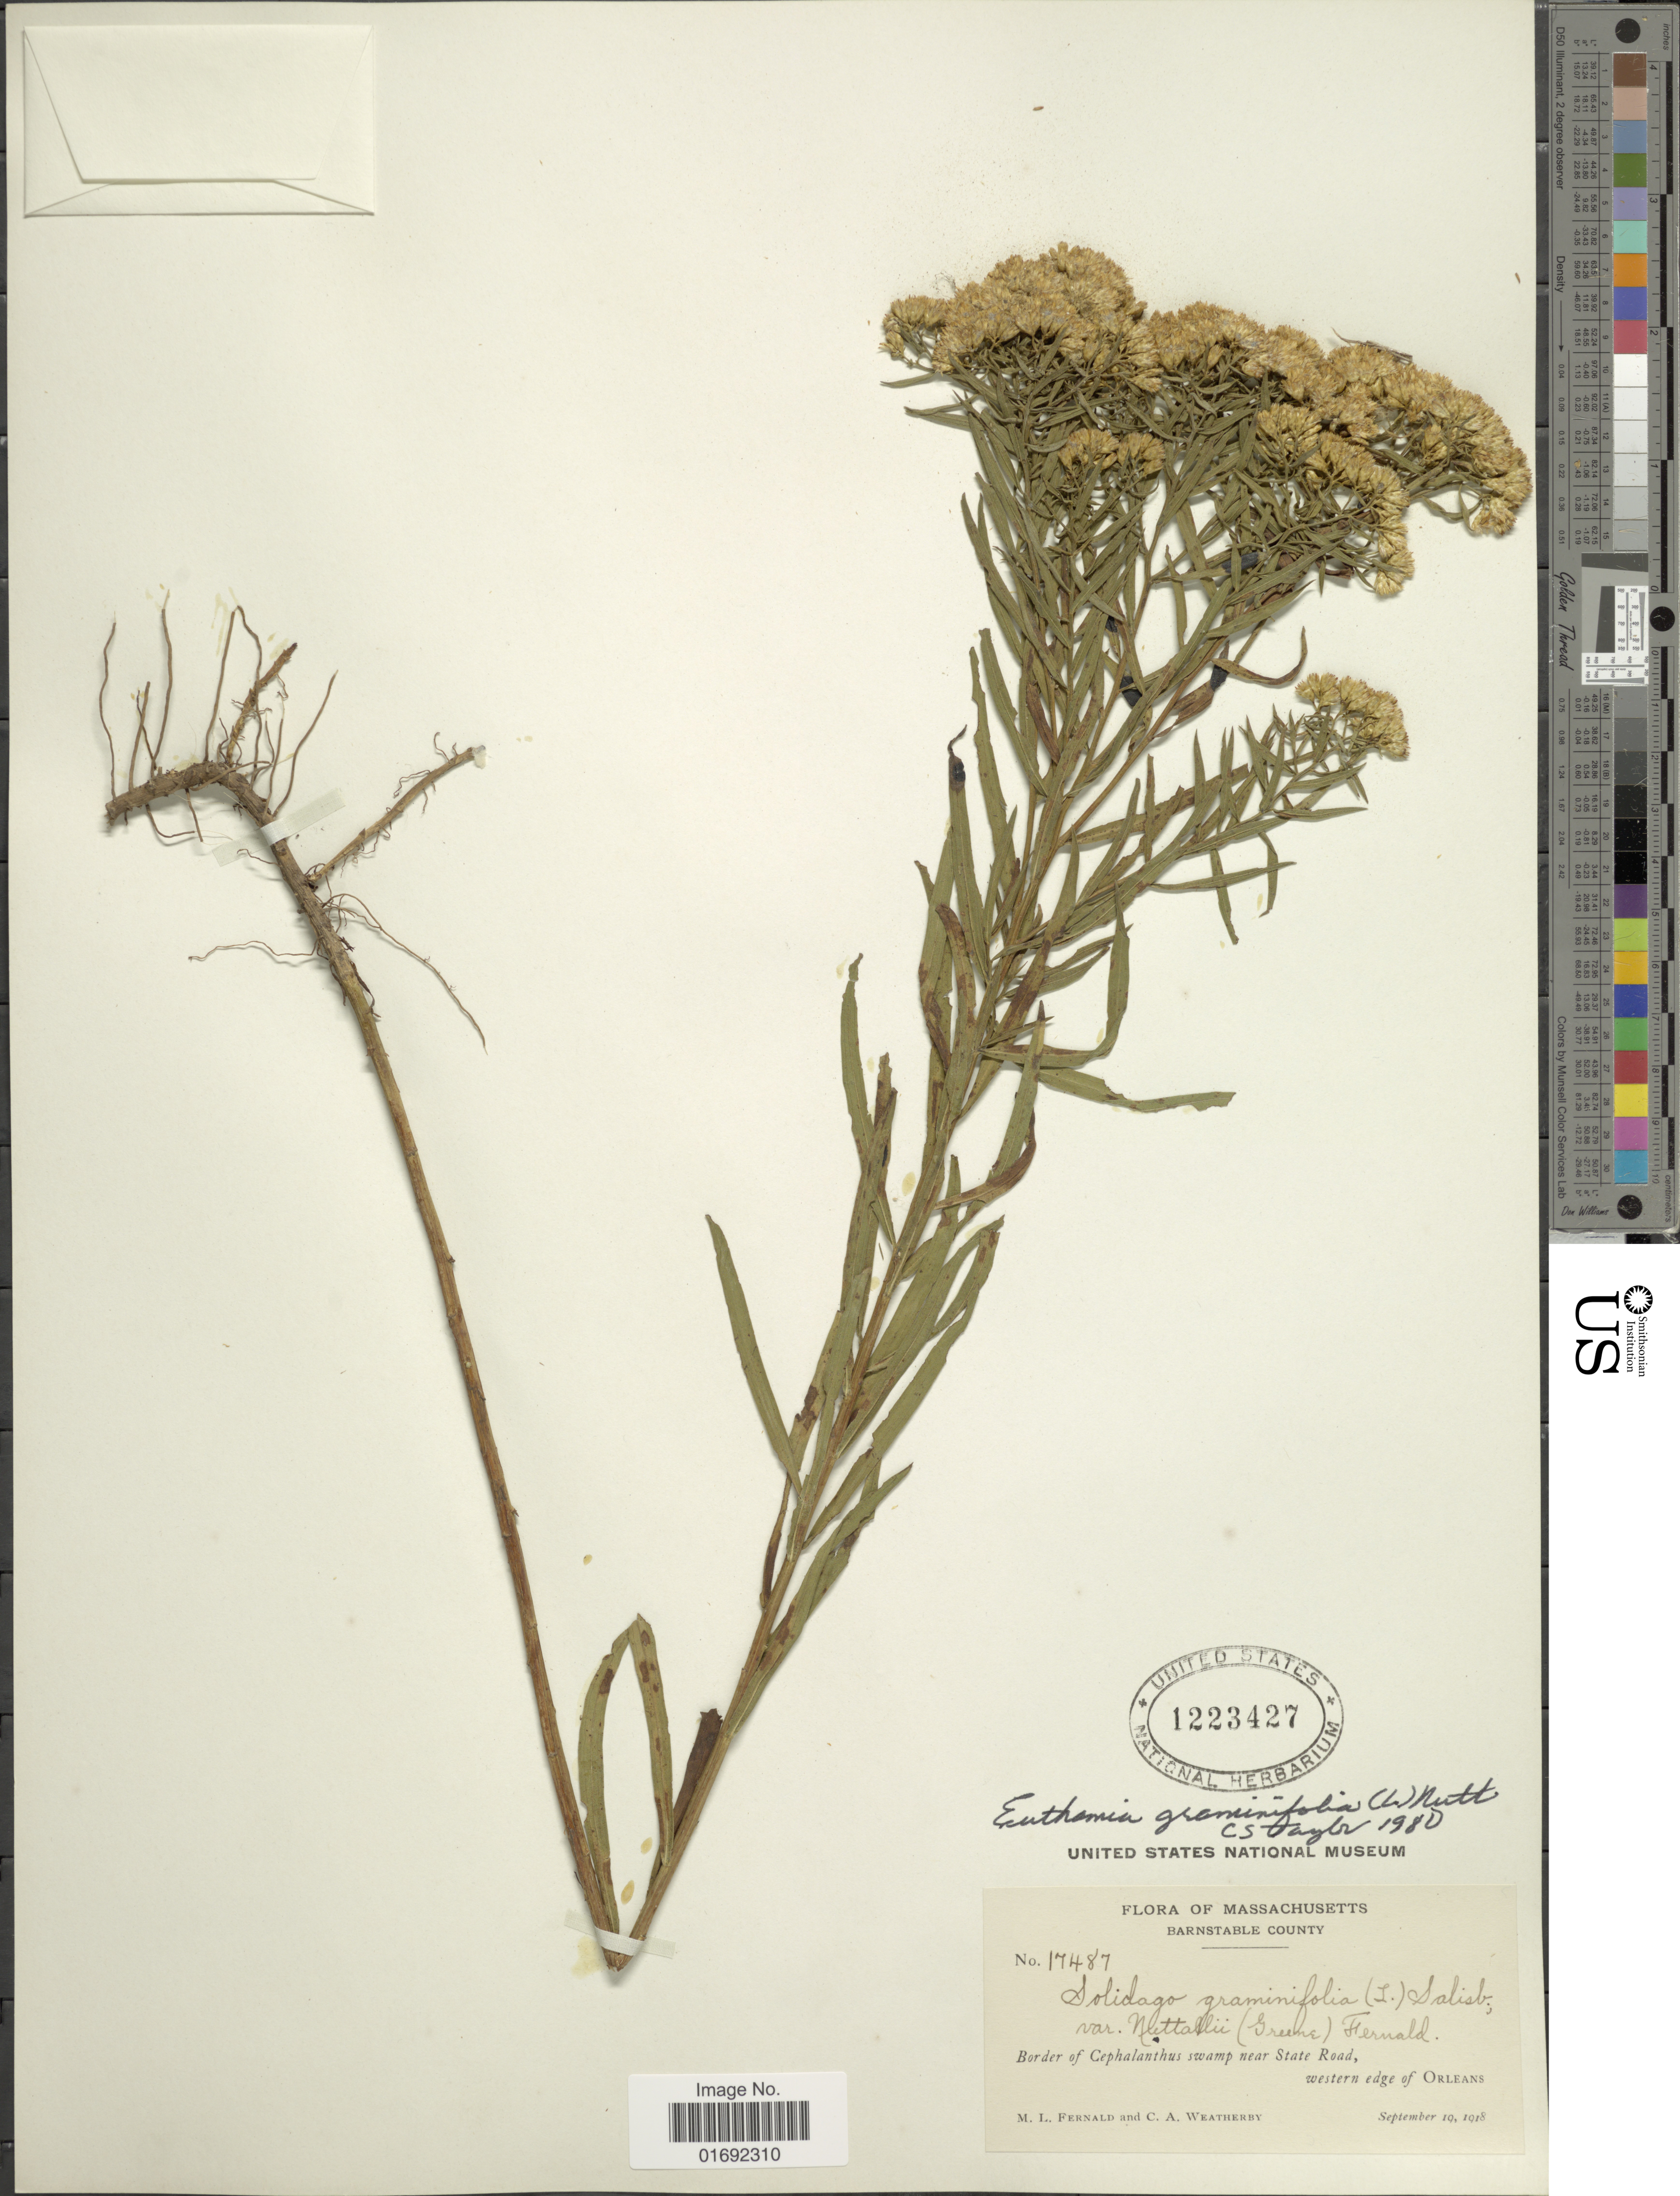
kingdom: Plantae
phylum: Tracheophyta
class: Magnoliopsida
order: Asterales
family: Asteraceae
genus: Euthamia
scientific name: Euthamia graminifolia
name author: (L.) Nutt.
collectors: M. L. Fernald & C. A. Weatherby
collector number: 17487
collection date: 1918-09-19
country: United States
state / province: Massachusetts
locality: Barnstable County, border of Cephalanthus swamp near State Road, western edge of Orleans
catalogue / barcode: US 1223427